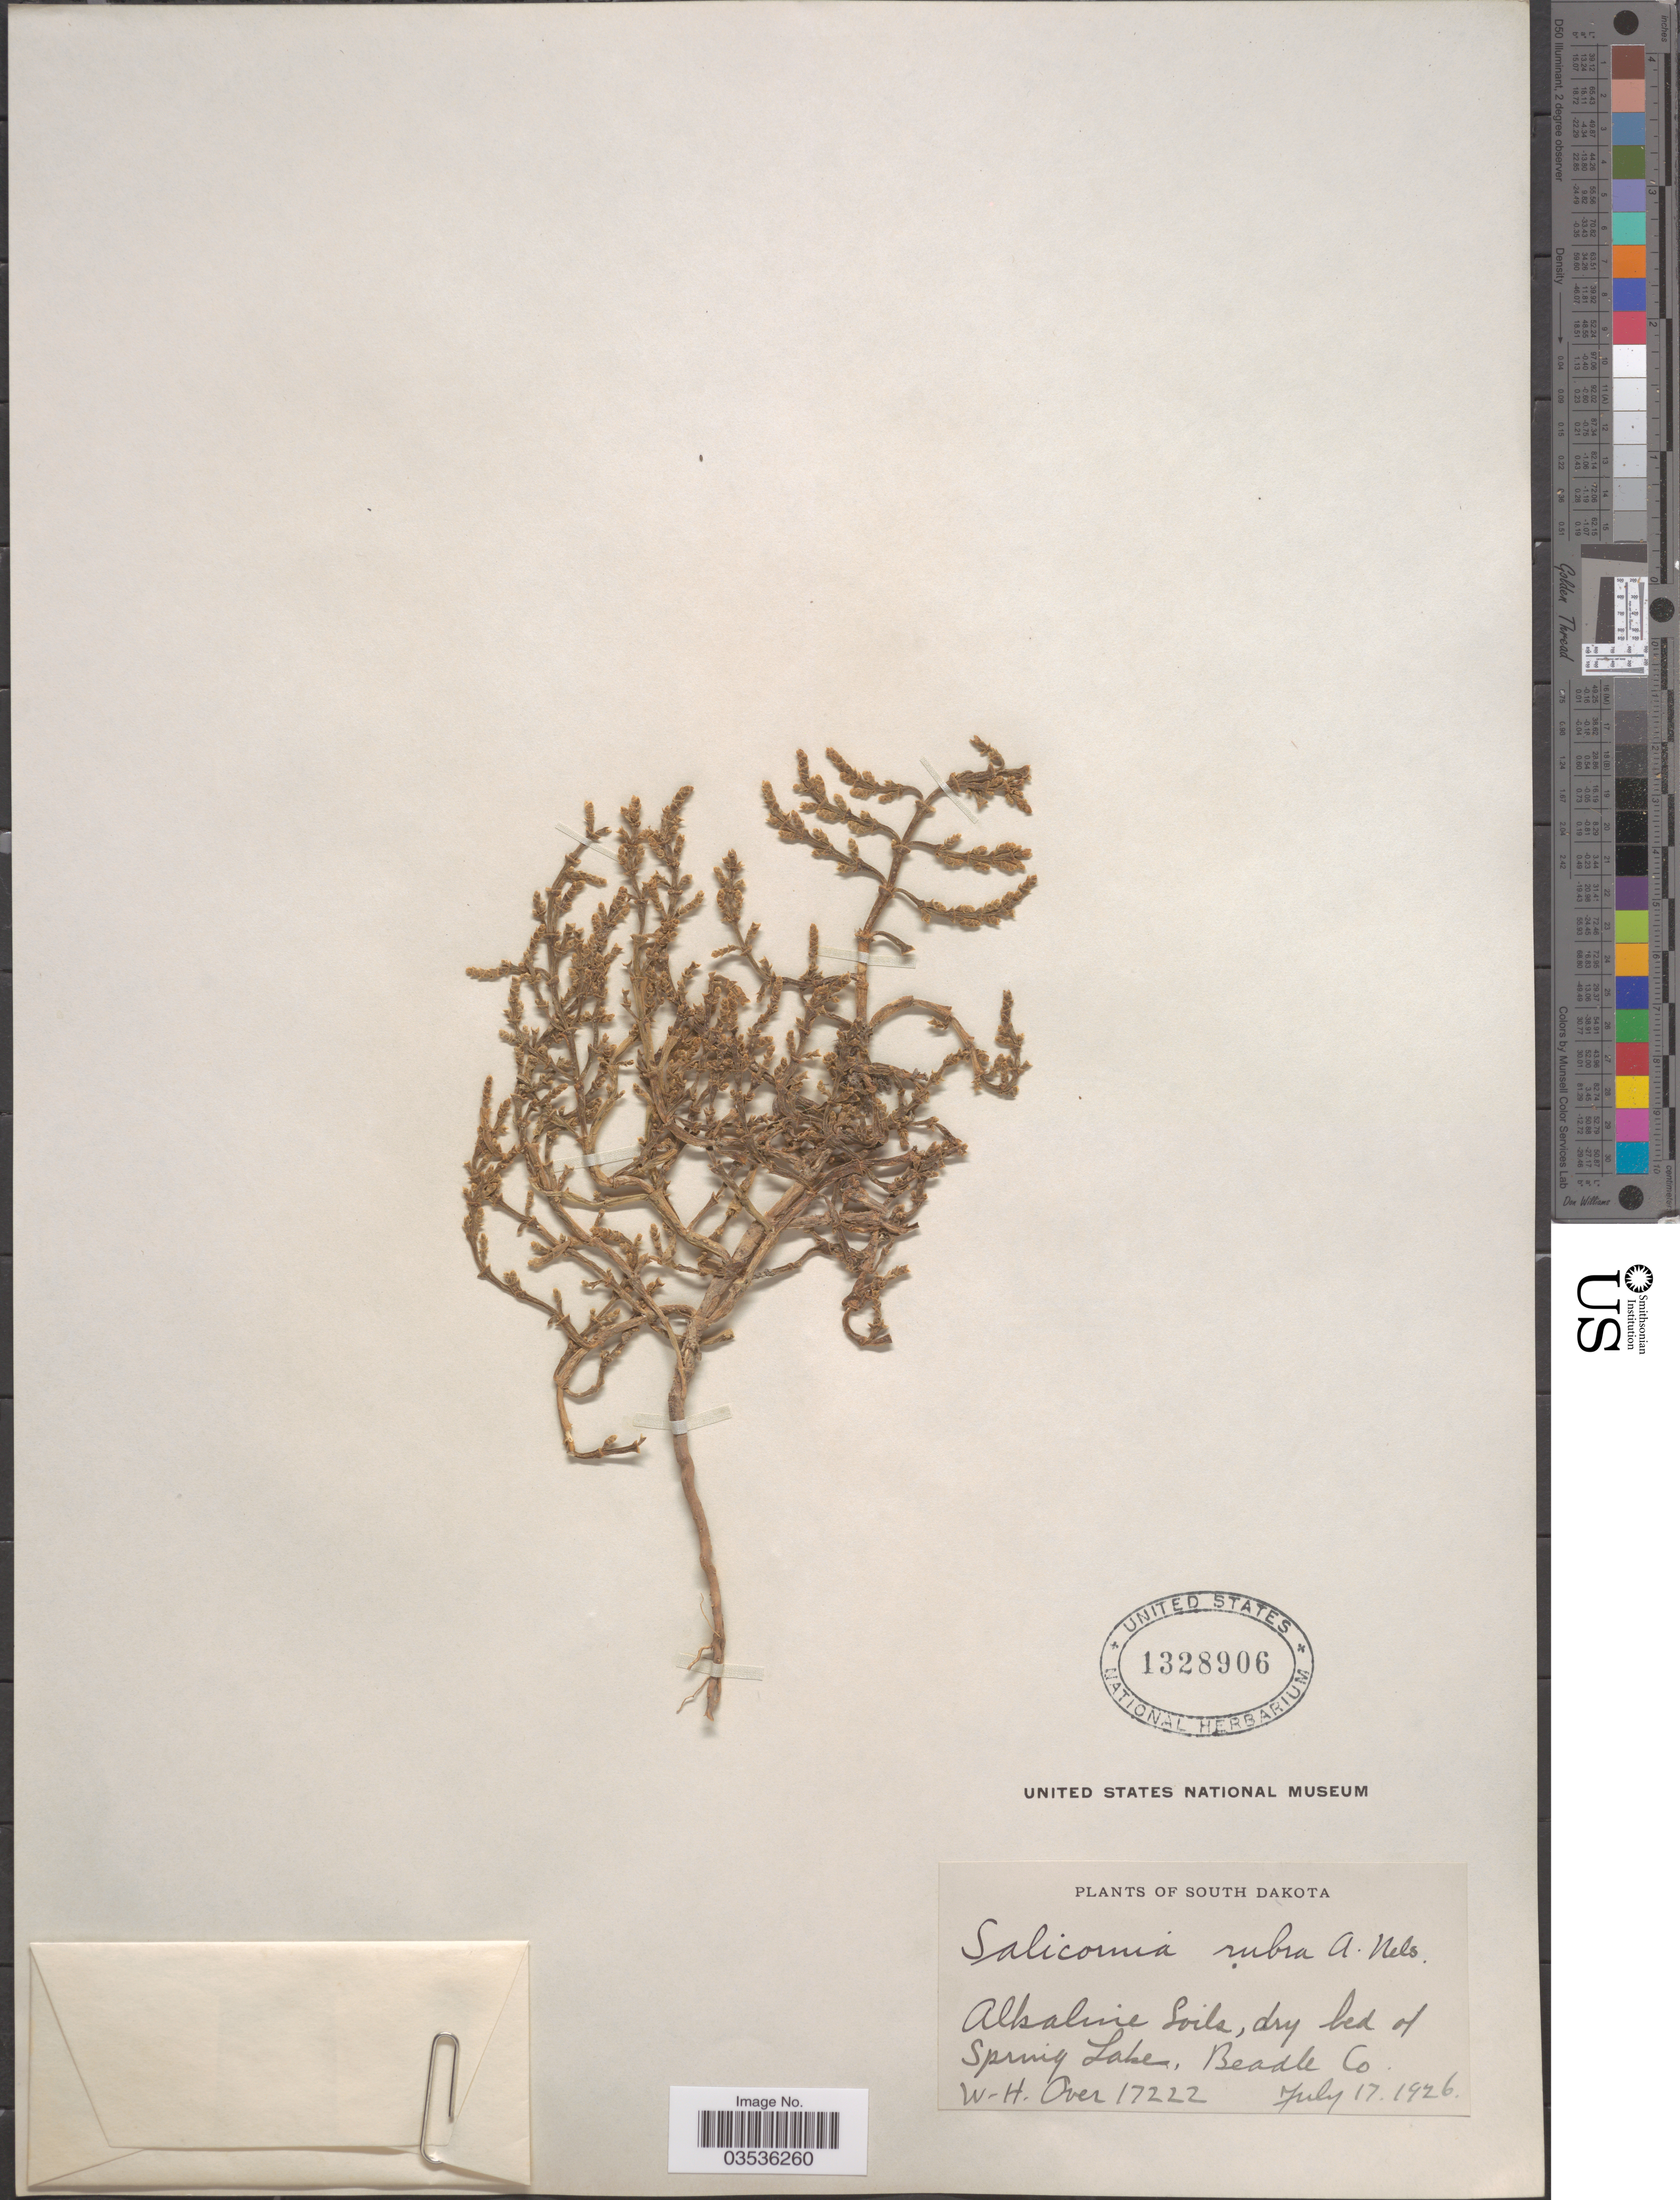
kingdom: Plantae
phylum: Tracheophyta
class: Magnoliopsida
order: Caryophyllales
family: Amaranthaceae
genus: Salicornia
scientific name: Salicornia rubra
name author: A. Nelson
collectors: W. Over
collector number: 17222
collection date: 1926-07-17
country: United States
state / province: South Dakota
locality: Alkaline Soils, dry bed of Spring Lake, Beadle Co.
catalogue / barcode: US 1328906